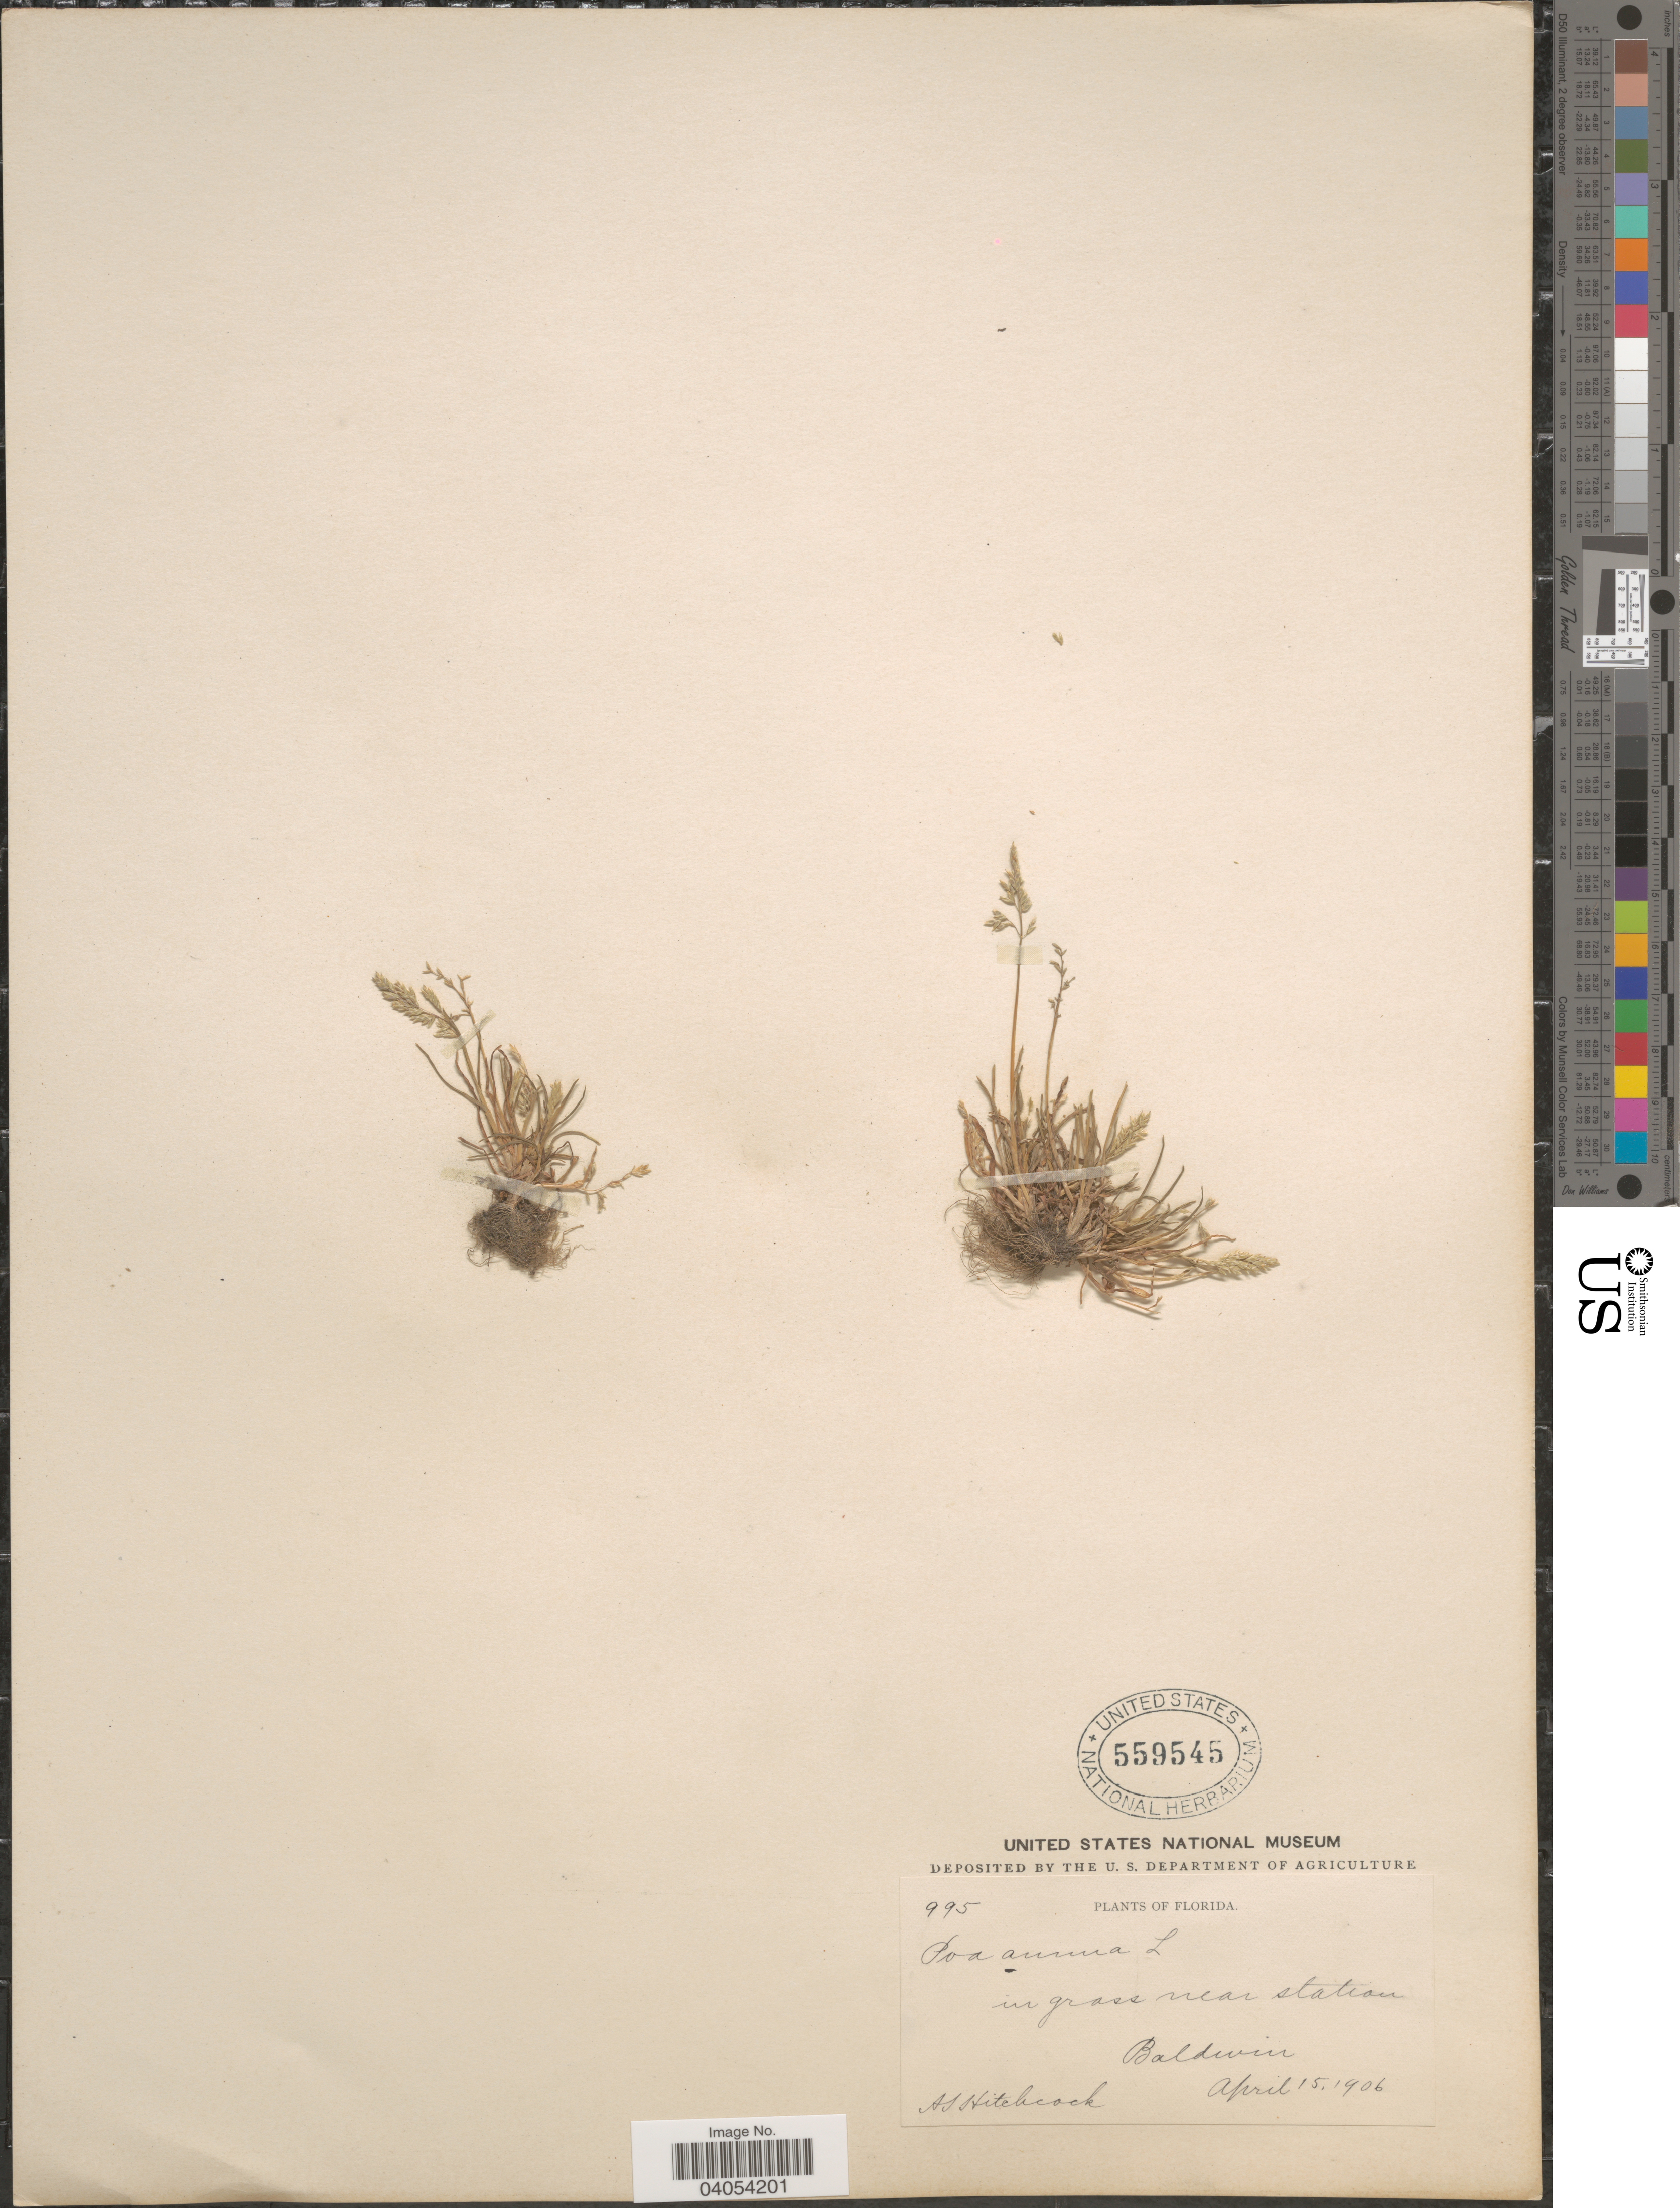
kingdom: Plantae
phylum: Tracheophyta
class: Liliopsida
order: Poales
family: Poaceae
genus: Poa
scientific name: Poa annua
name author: L.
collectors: A. S. Hitchcock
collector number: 995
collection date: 1906-04-15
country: United States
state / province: Florida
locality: Near station, Baldwin.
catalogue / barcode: US 559545